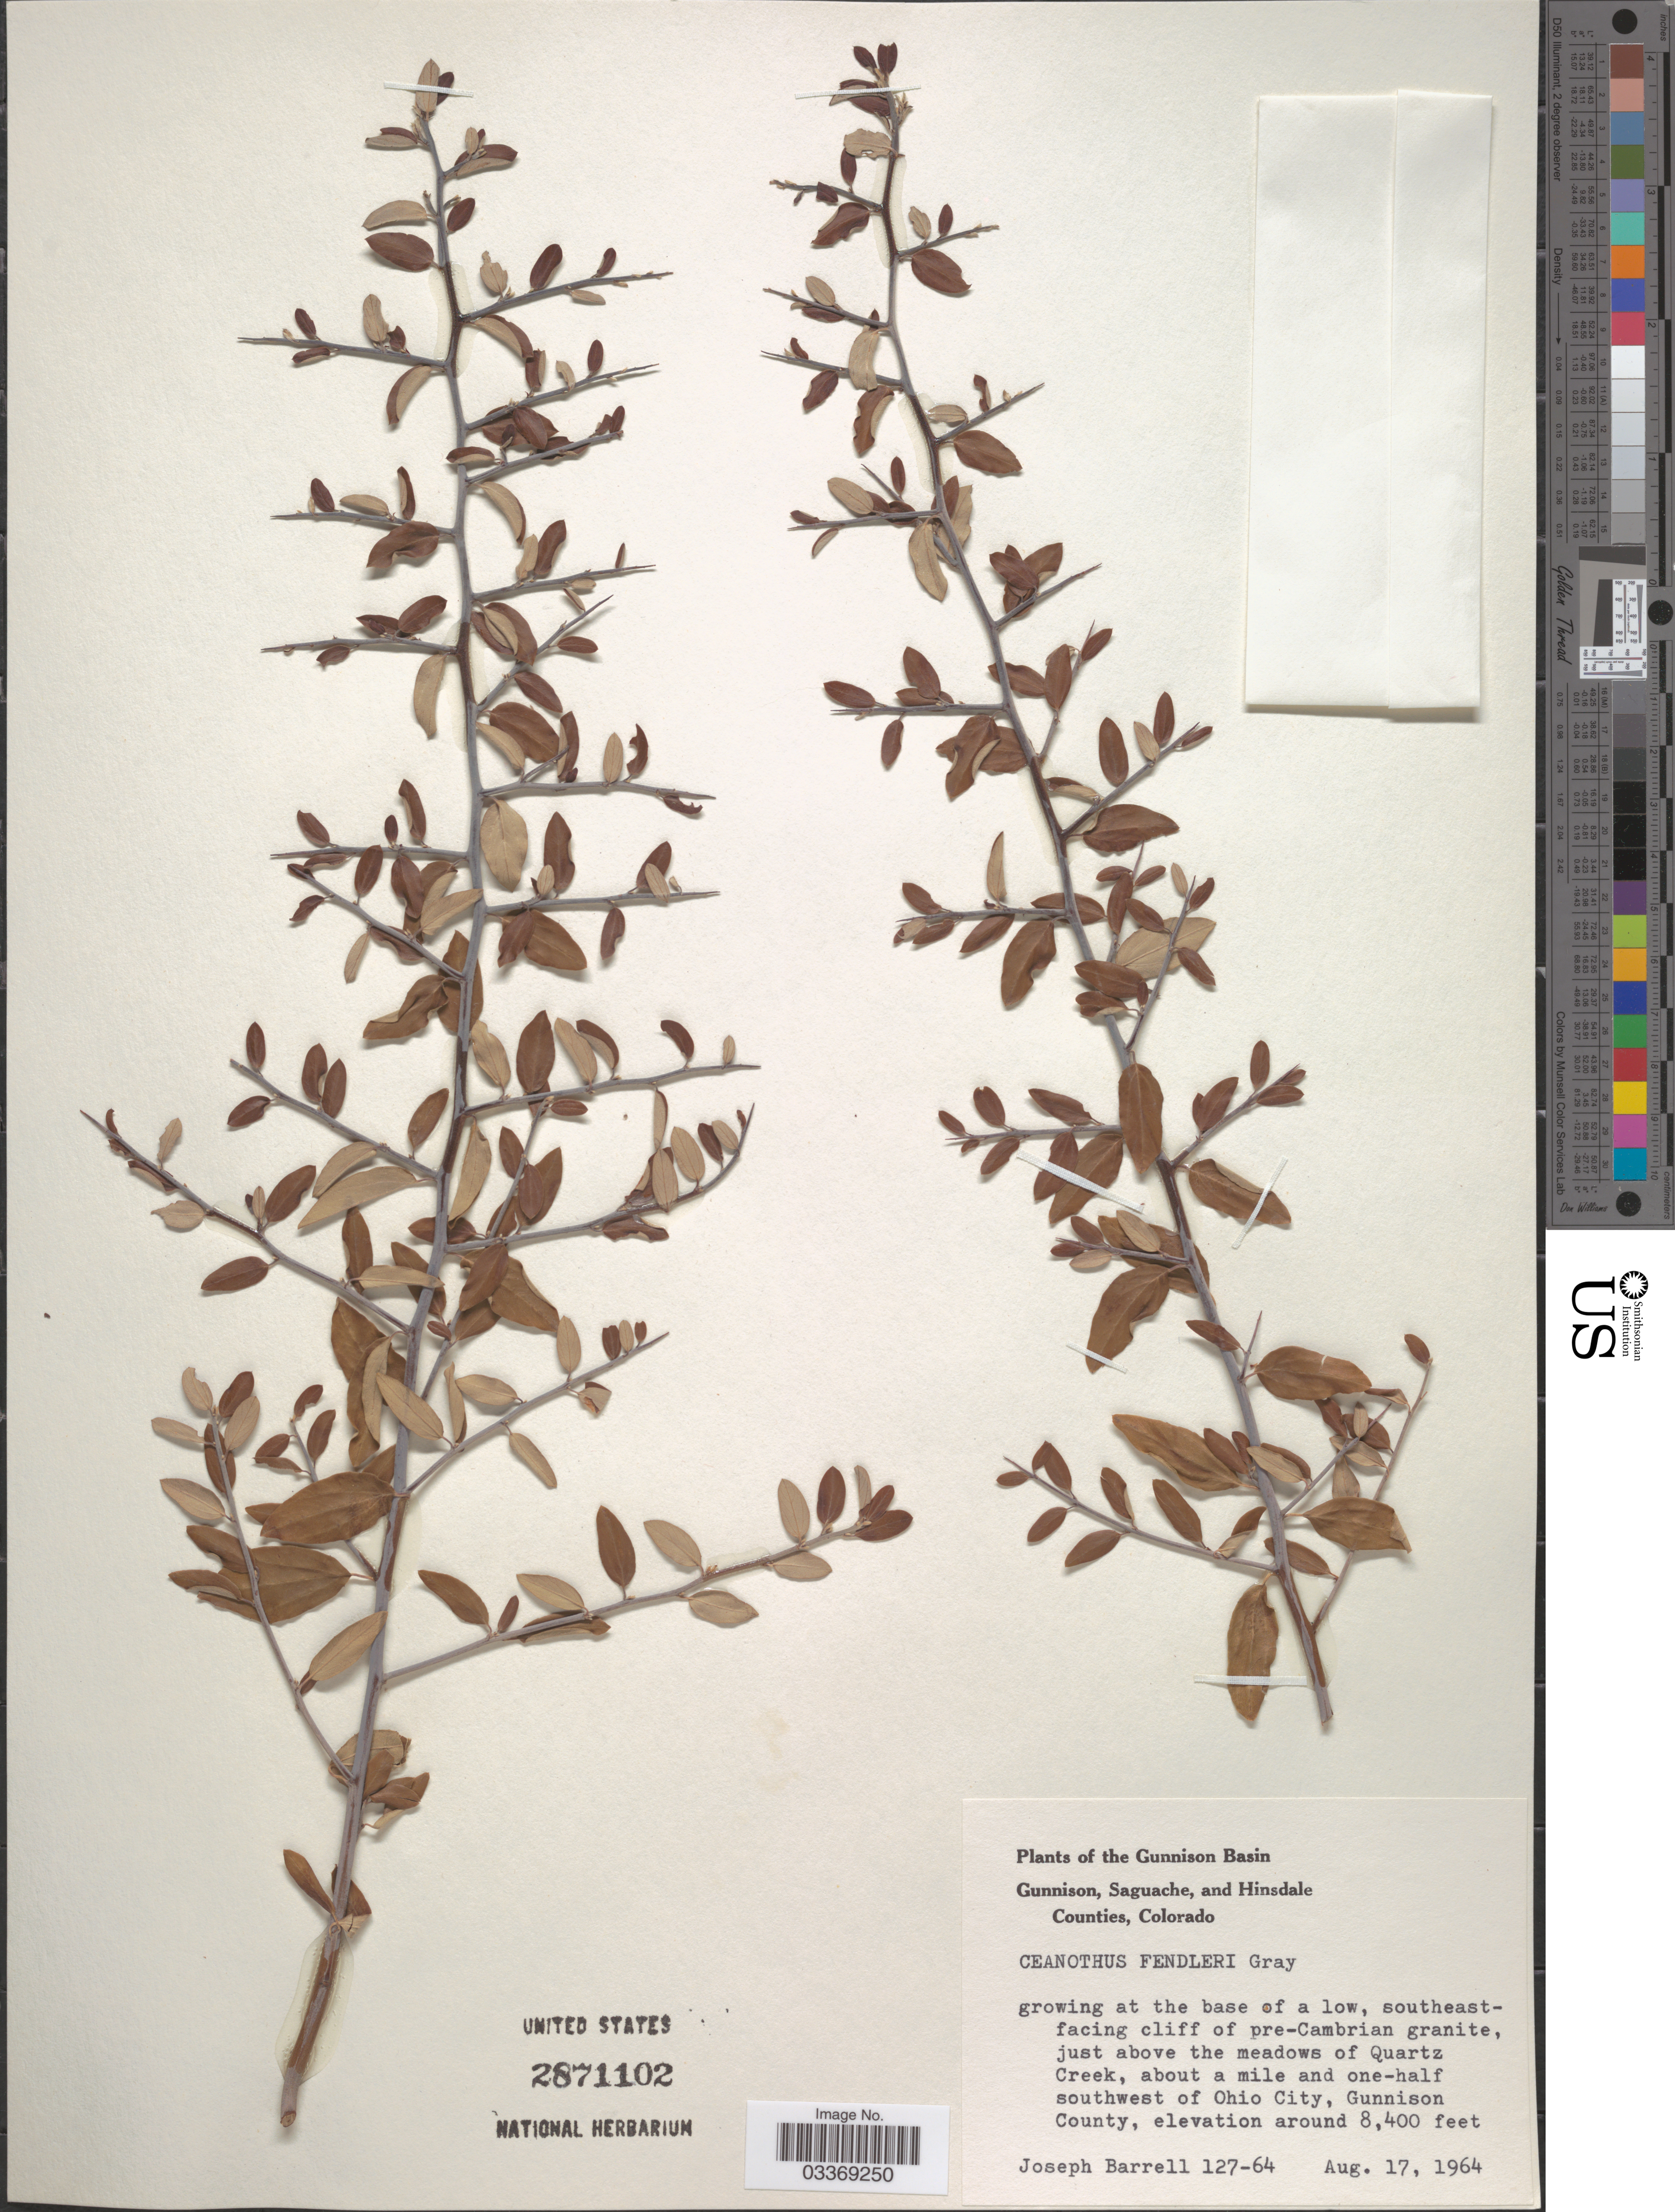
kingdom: Plantae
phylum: Tracheophyta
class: Magnoliopsida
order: Rosales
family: Rhamnaceae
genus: Ceanothus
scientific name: Ceanothus fendleri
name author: A. Gray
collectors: J. Barrell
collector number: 127-64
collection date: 1964-08-17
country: United States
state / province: Colorado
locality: The Gunnison Basin, just above the meadows of Quartz Creek, about a mile and one-half southwest of Ohio City, Gunnison County.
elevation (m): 2560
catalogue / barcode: US 2871102